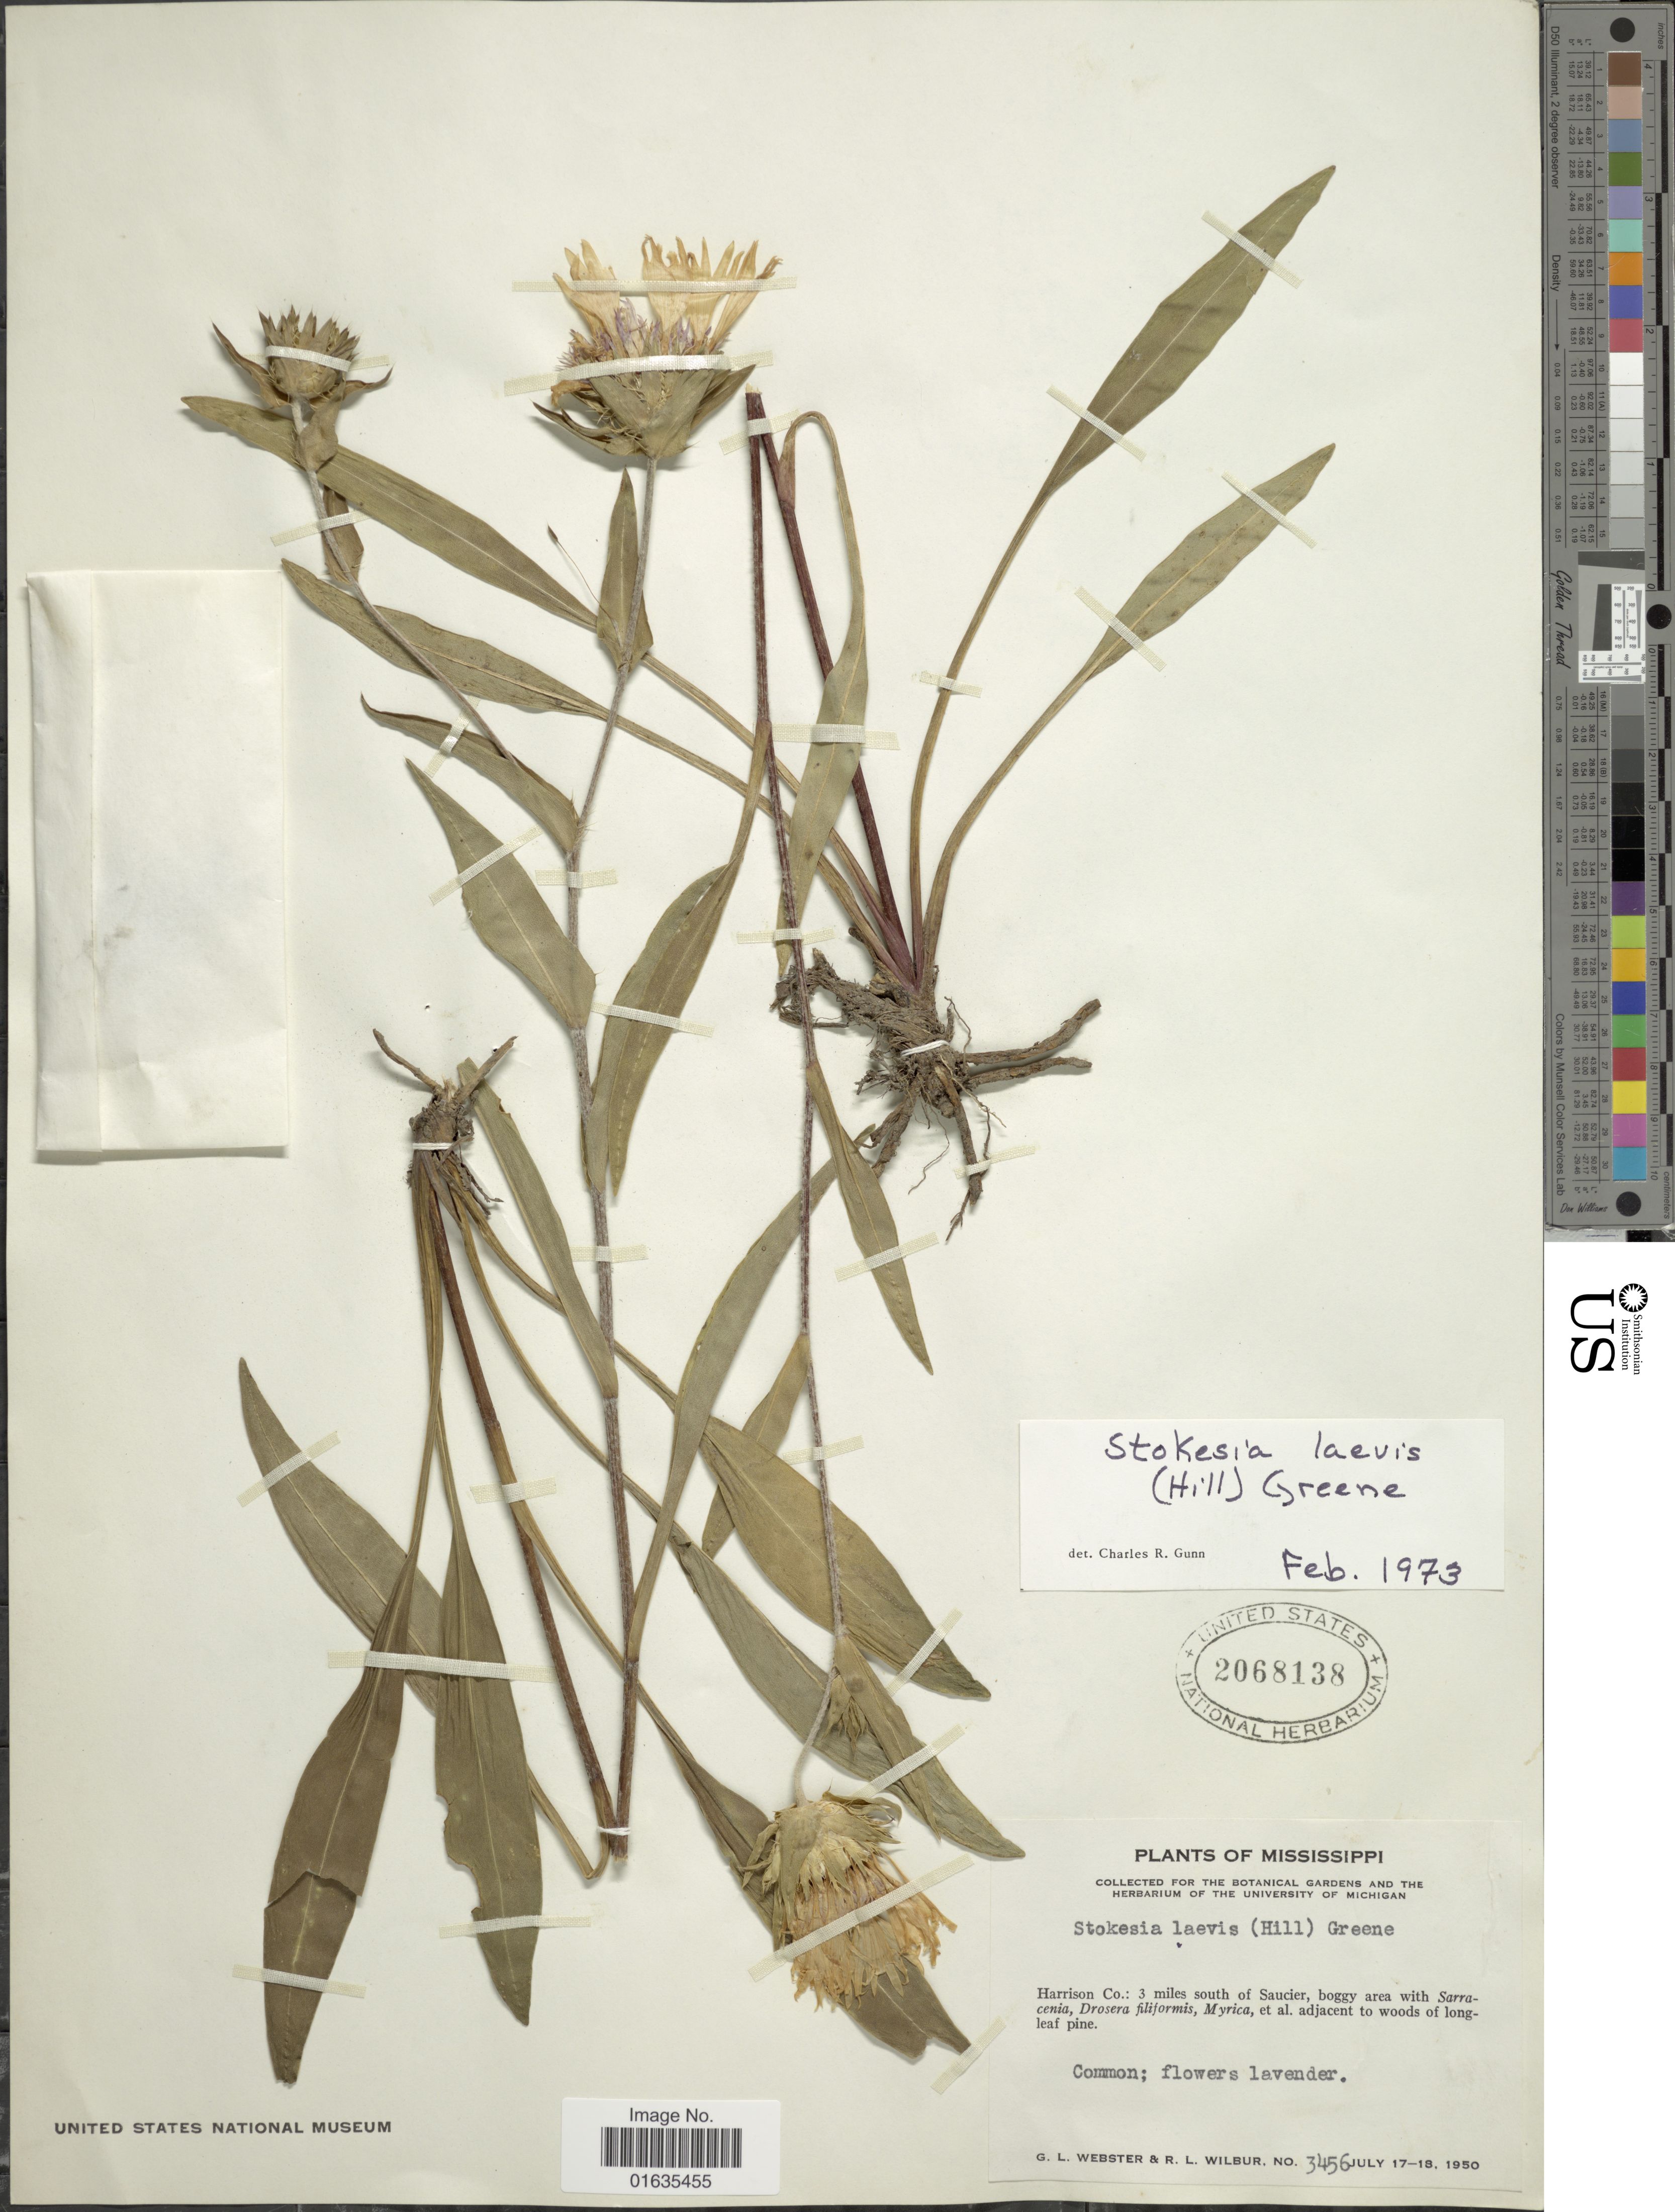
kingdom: Plantae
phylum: Tracheophyta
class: Magnoliopsida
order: Asterales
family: Asteraceae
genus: Stokesia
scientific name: Stokesia laevis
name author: (Hill) Greene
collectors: G. L. Webster & R. L. Wilbur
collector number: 3456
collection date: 1950-07-17/1950-07-18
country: United States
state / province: Mississippi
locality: Harrison Co., 3 miles south of Saucier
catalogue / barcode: US 2068138